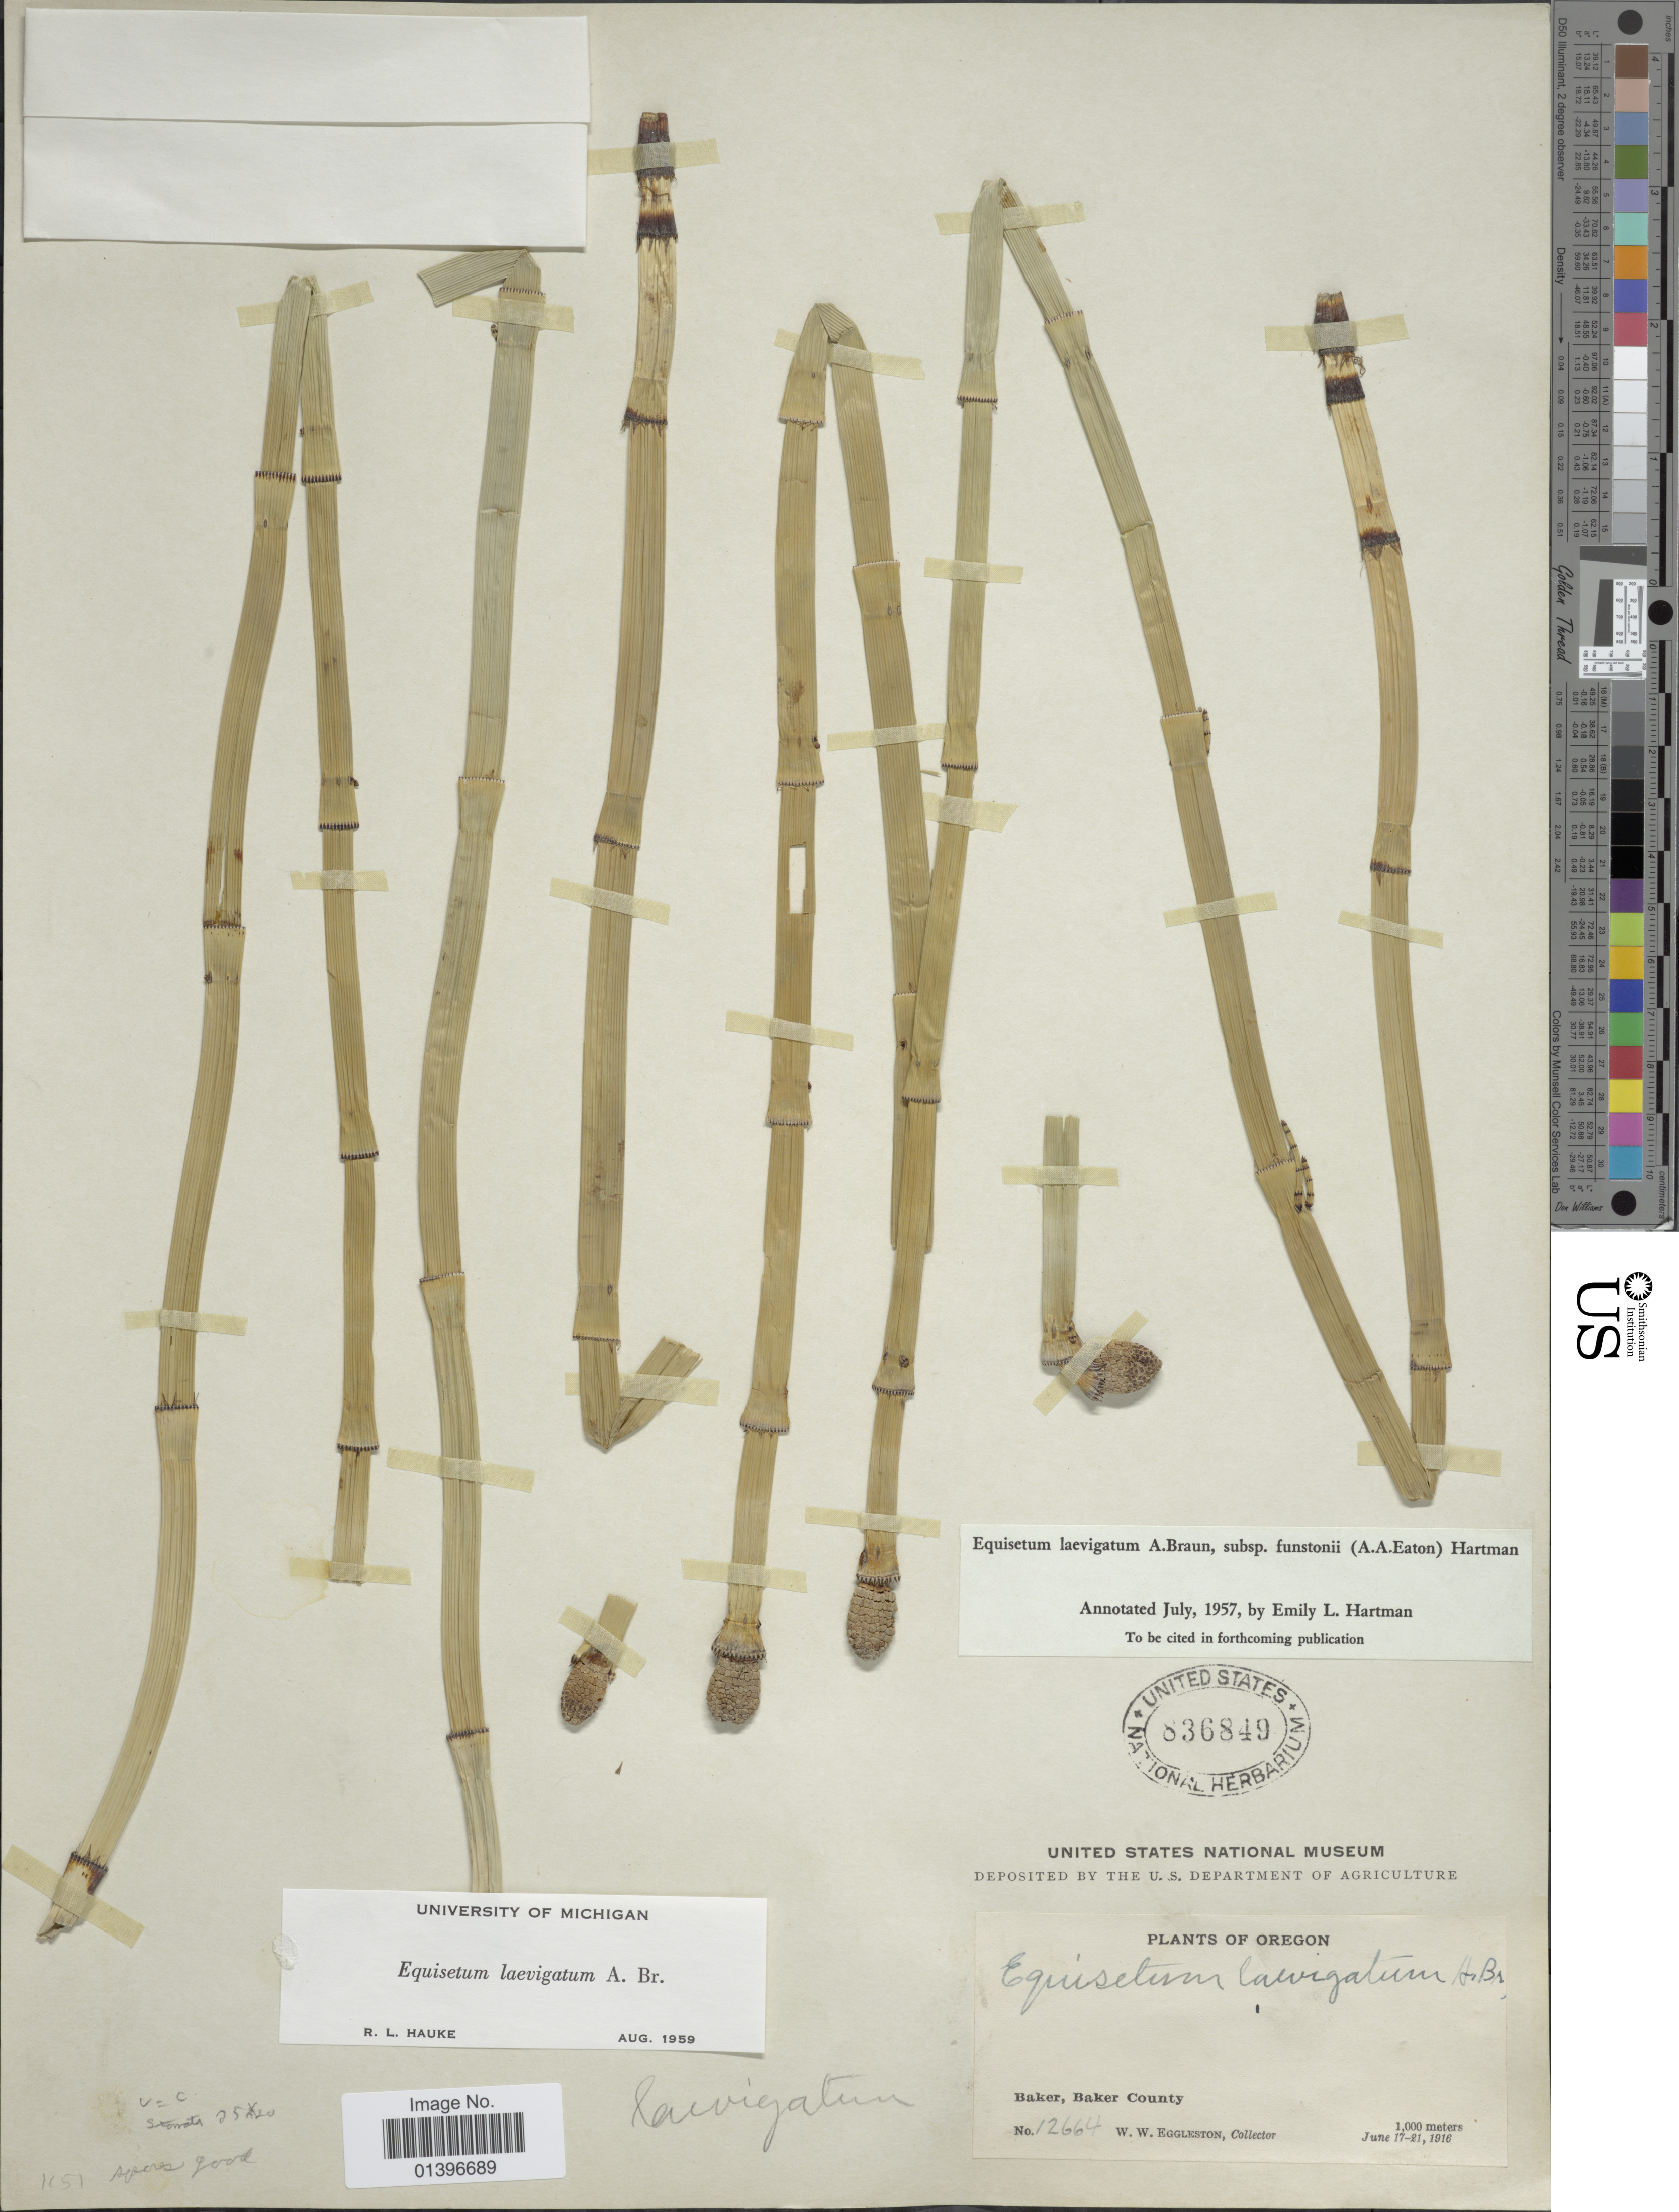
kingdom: Plantae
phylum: Tracheophyta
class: Polypodiopsida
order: Equisetales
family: Equisetaceae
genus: Equisetum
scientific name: Equisetum laevigatum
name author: A. Braun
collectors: W. W. Eggleston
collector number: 12664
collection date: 1916-06-17/1916-06-21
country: United States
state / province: Oregon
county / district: Baker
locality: Baker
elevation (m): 1000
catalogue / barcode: US 836849